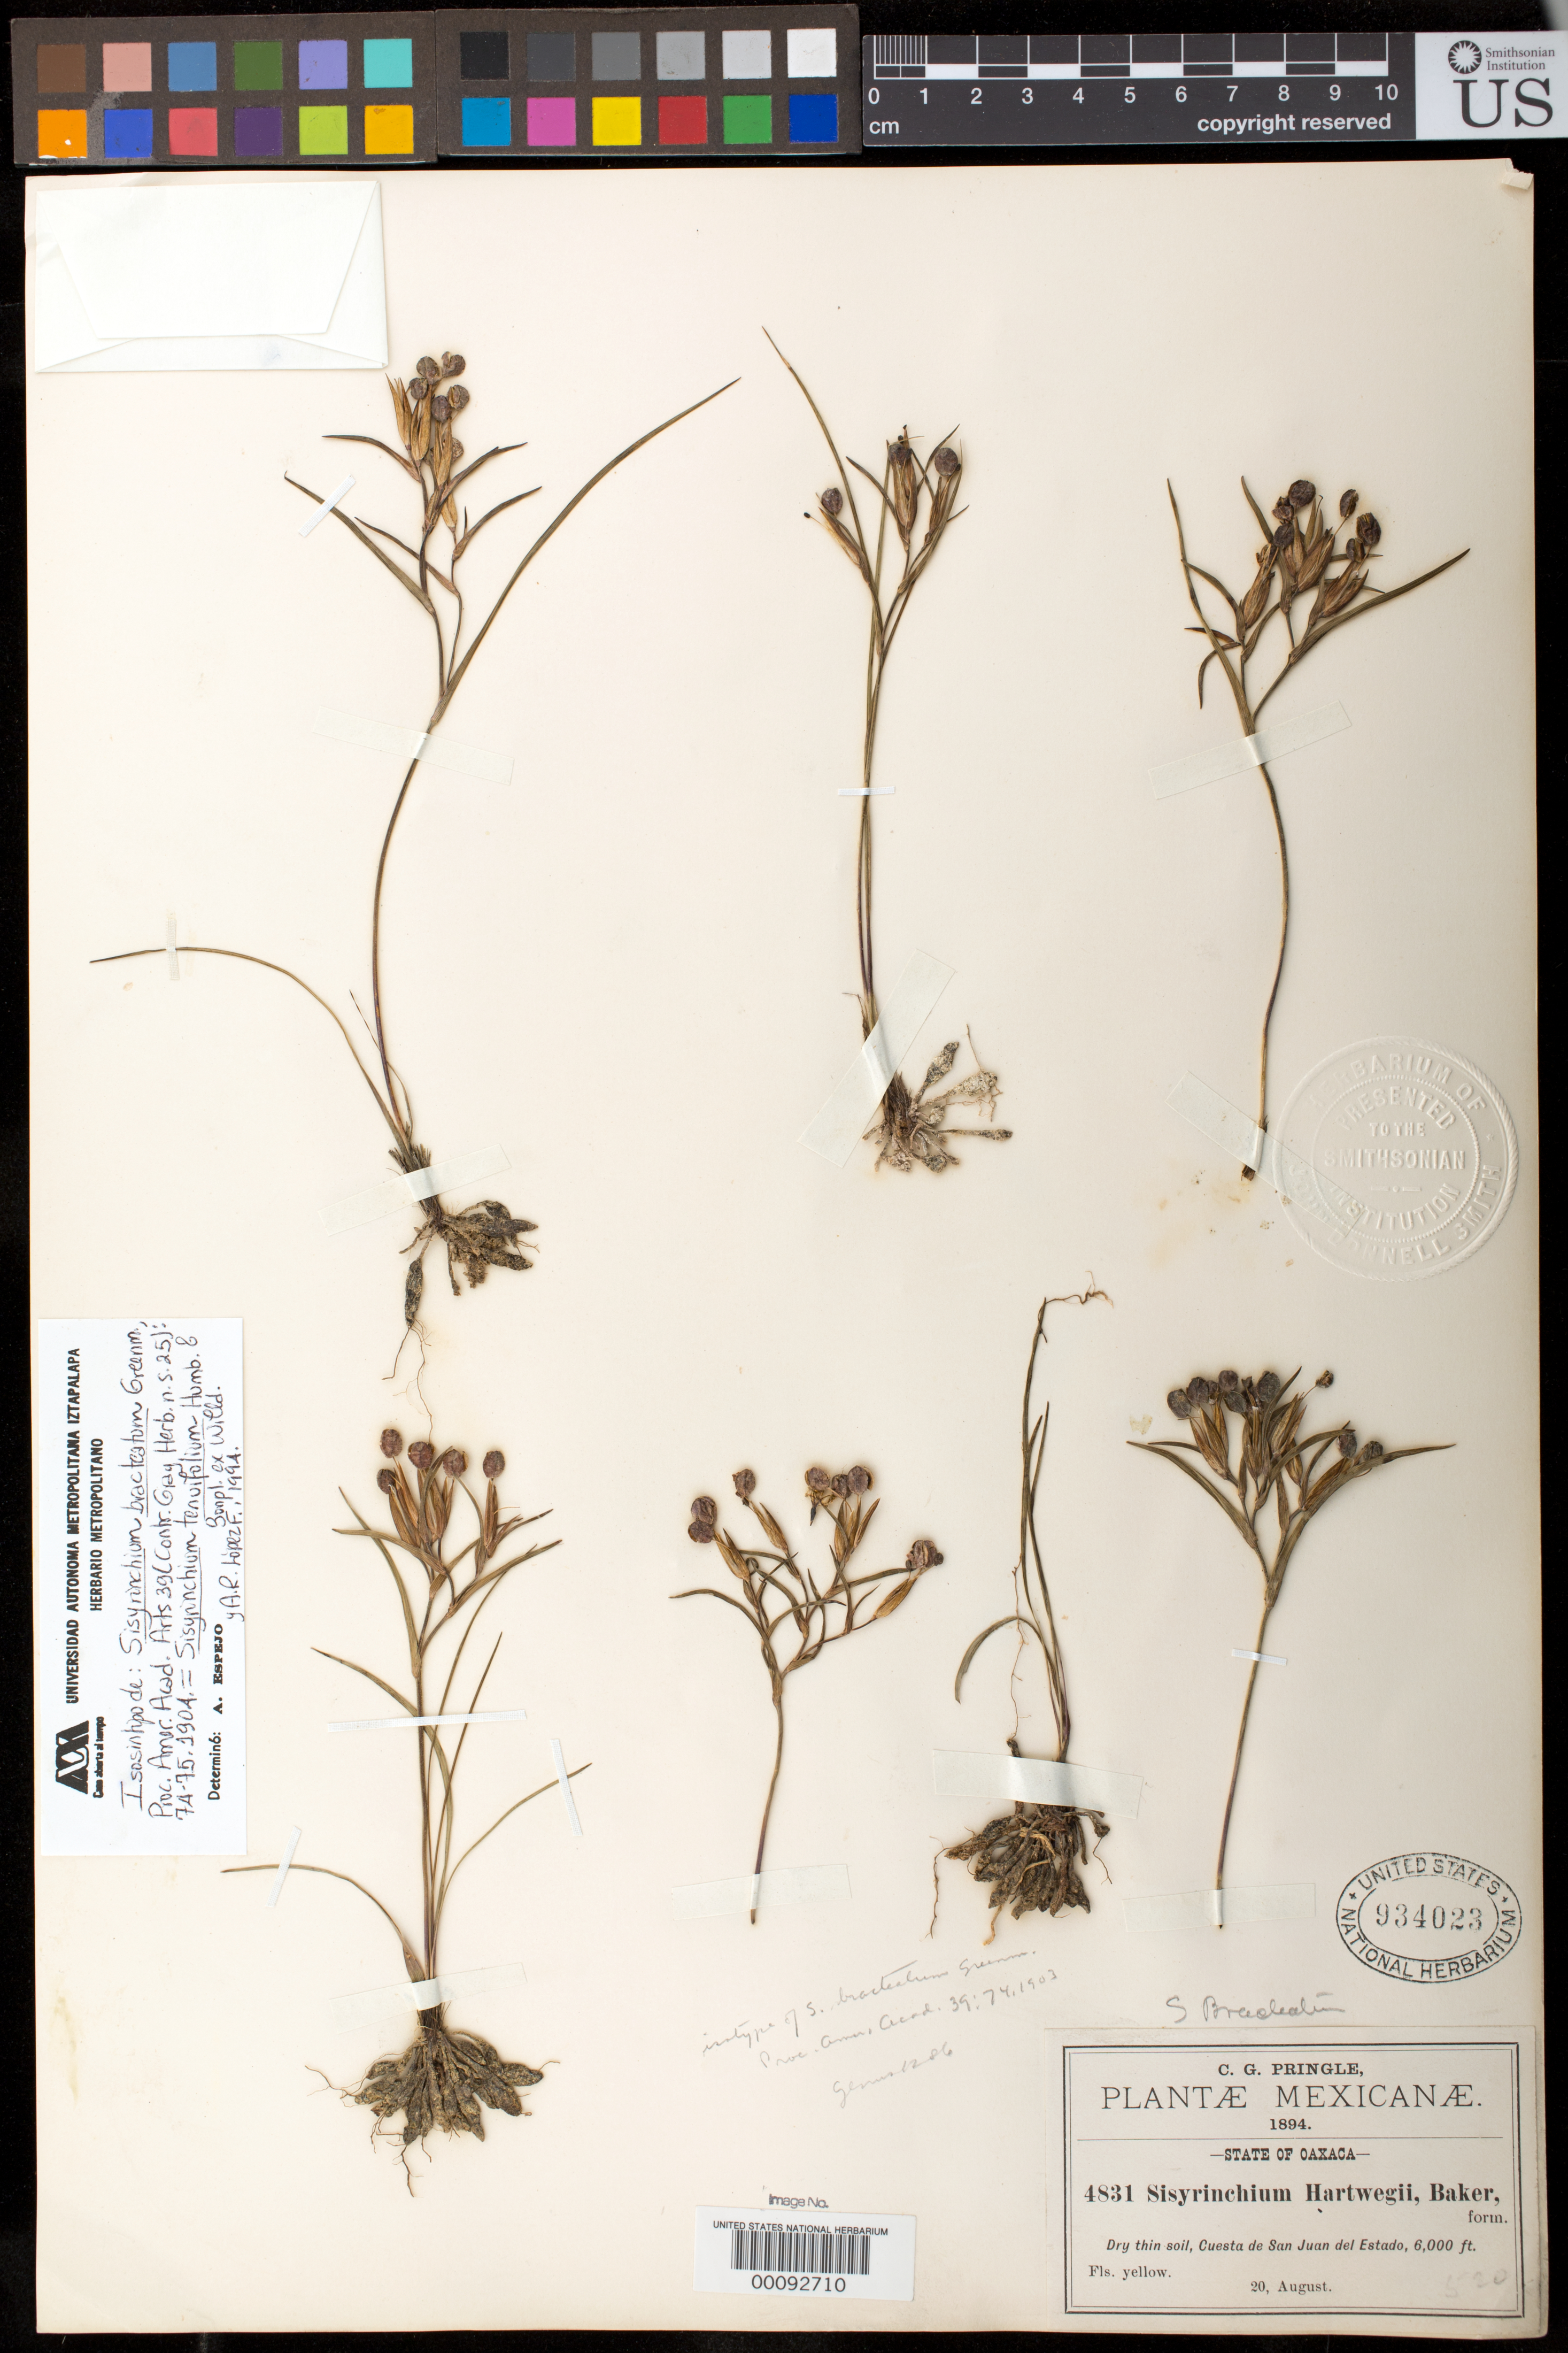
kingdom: Plantae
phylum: Tracheophyta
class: Liliopsida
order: Asparagales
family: Iridaceae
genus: Sisyrinchium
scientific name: Sisyrinchium bracteatum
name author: Greenm.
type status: Isosyntype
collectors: C. G. Pringle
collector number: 4831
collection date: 1894-08-20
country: Mexico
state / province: Oaxaca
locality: Cuesta de San Juan del Estado.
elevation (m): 1829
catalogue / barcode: US 934023